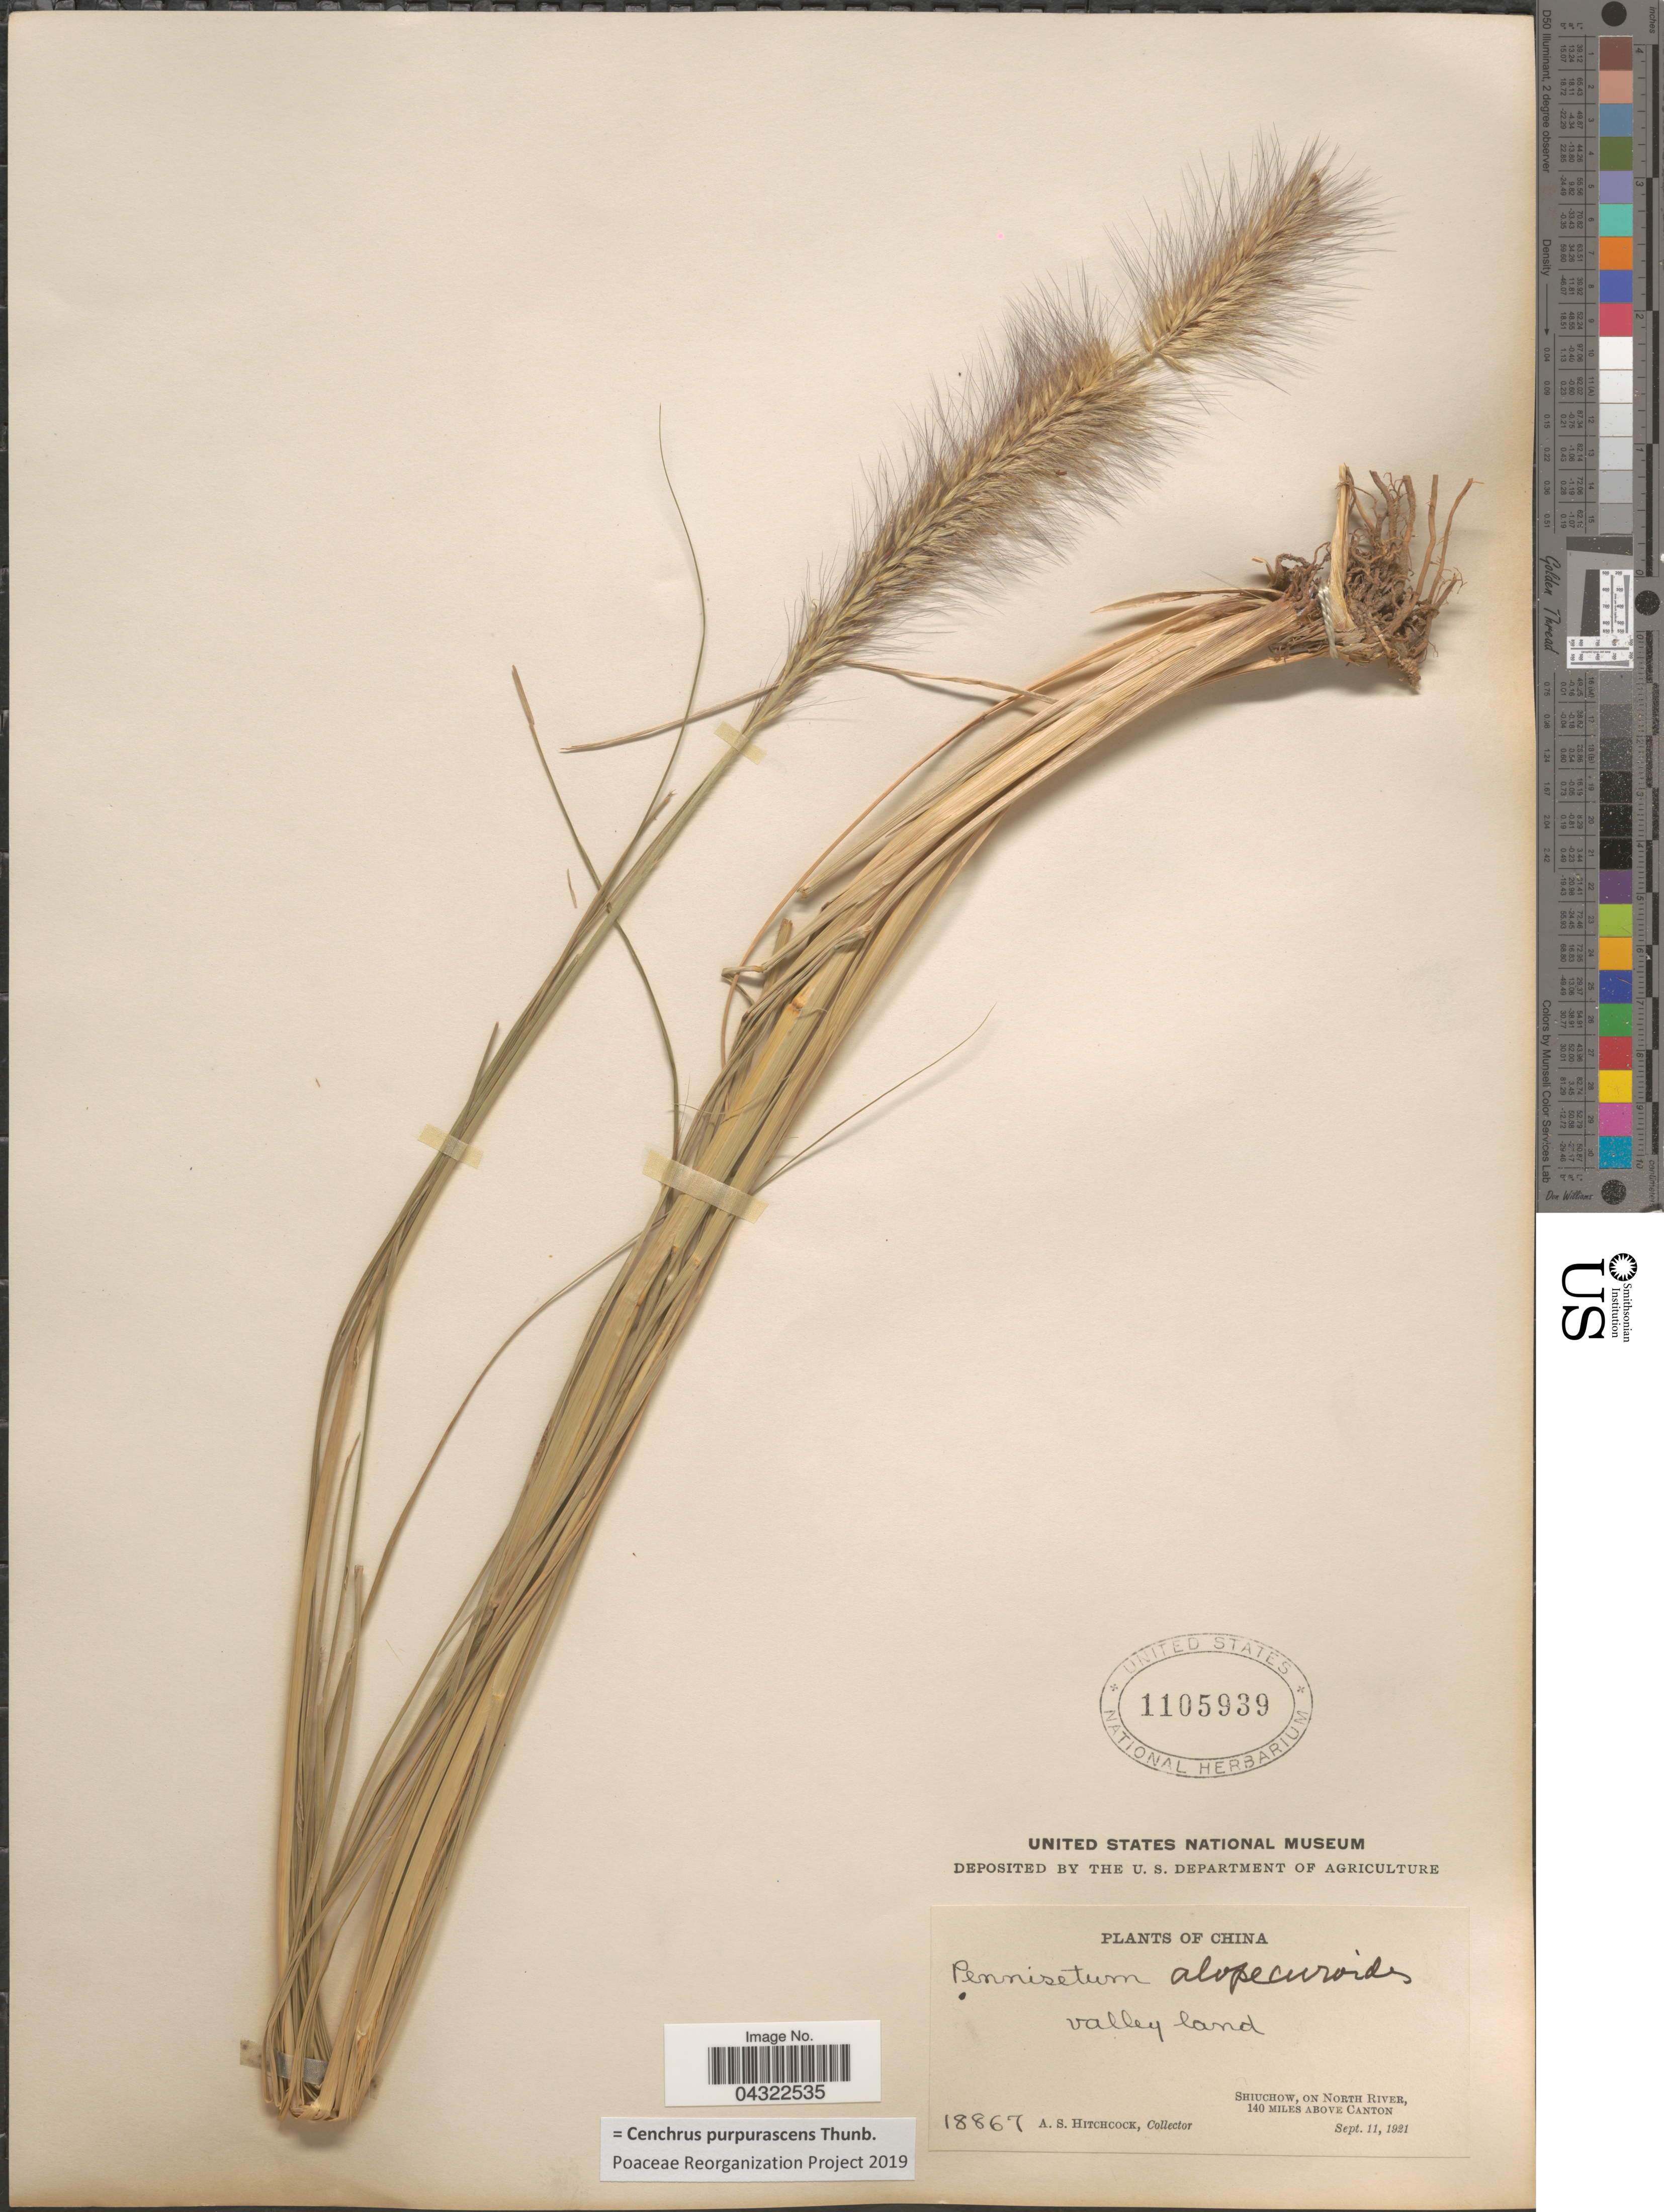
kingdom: Plantae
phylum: Tracheophyta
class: Liliopsida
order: Poales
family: Poaceae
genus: Cenchrus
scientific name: Cenchrus purpurascens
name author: Thunb.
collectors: A. S. Hitchcock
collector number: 18867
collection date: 1921-09-11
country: China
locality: Valley land. Shiuchow, On North River, 140 Miles Above Canton.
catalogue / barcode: US 1105939